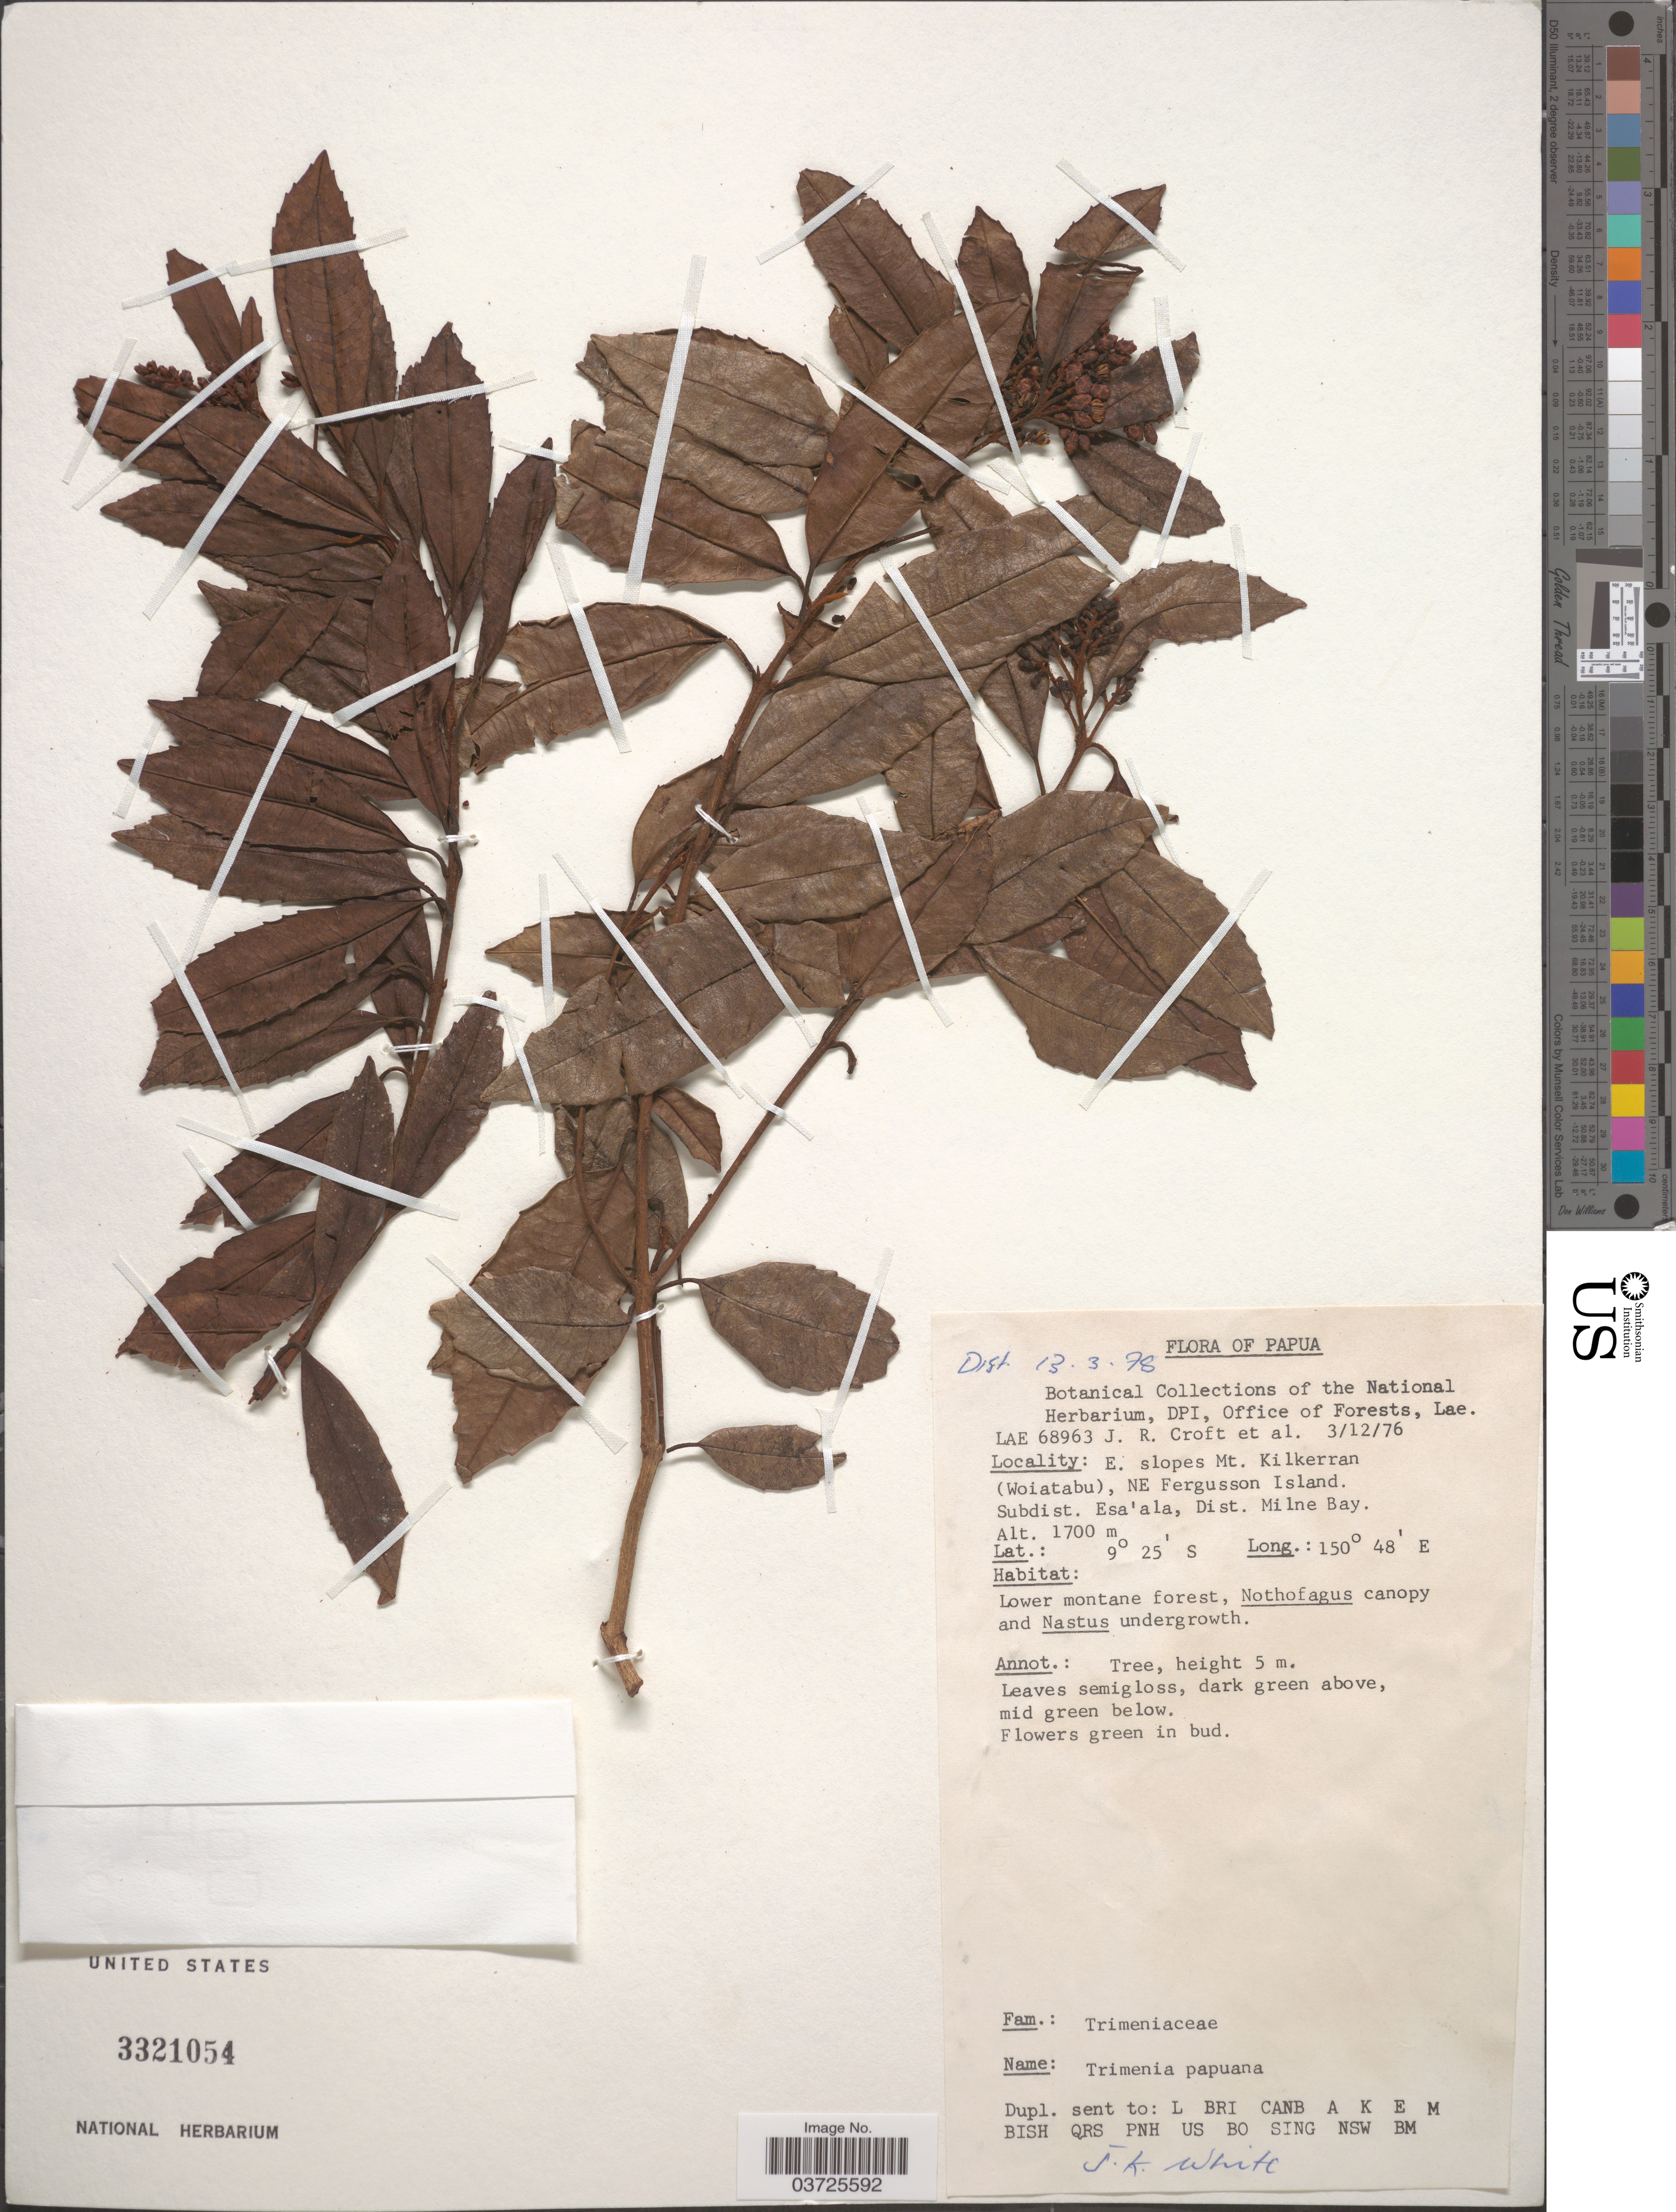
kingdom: Plantae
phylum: Tracheophyta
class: Magnoliopsida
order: Austrobaileyales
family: Trimeniaceae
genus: Trimenia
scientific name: Trimenia papuana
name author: Ridl.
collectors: J. R. Croft & et al.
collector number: LAE68963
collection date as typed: Transcribed d/m/y: 3/12/76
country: Papua New Guinea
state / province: Milne Bay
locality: E. slopes Mt. Kilkerran (Woiatabu), NE Fergusson Island. Subdist. Esa'ala, Dist. Milne Bay.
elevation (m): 1700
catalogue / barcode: US 3321054